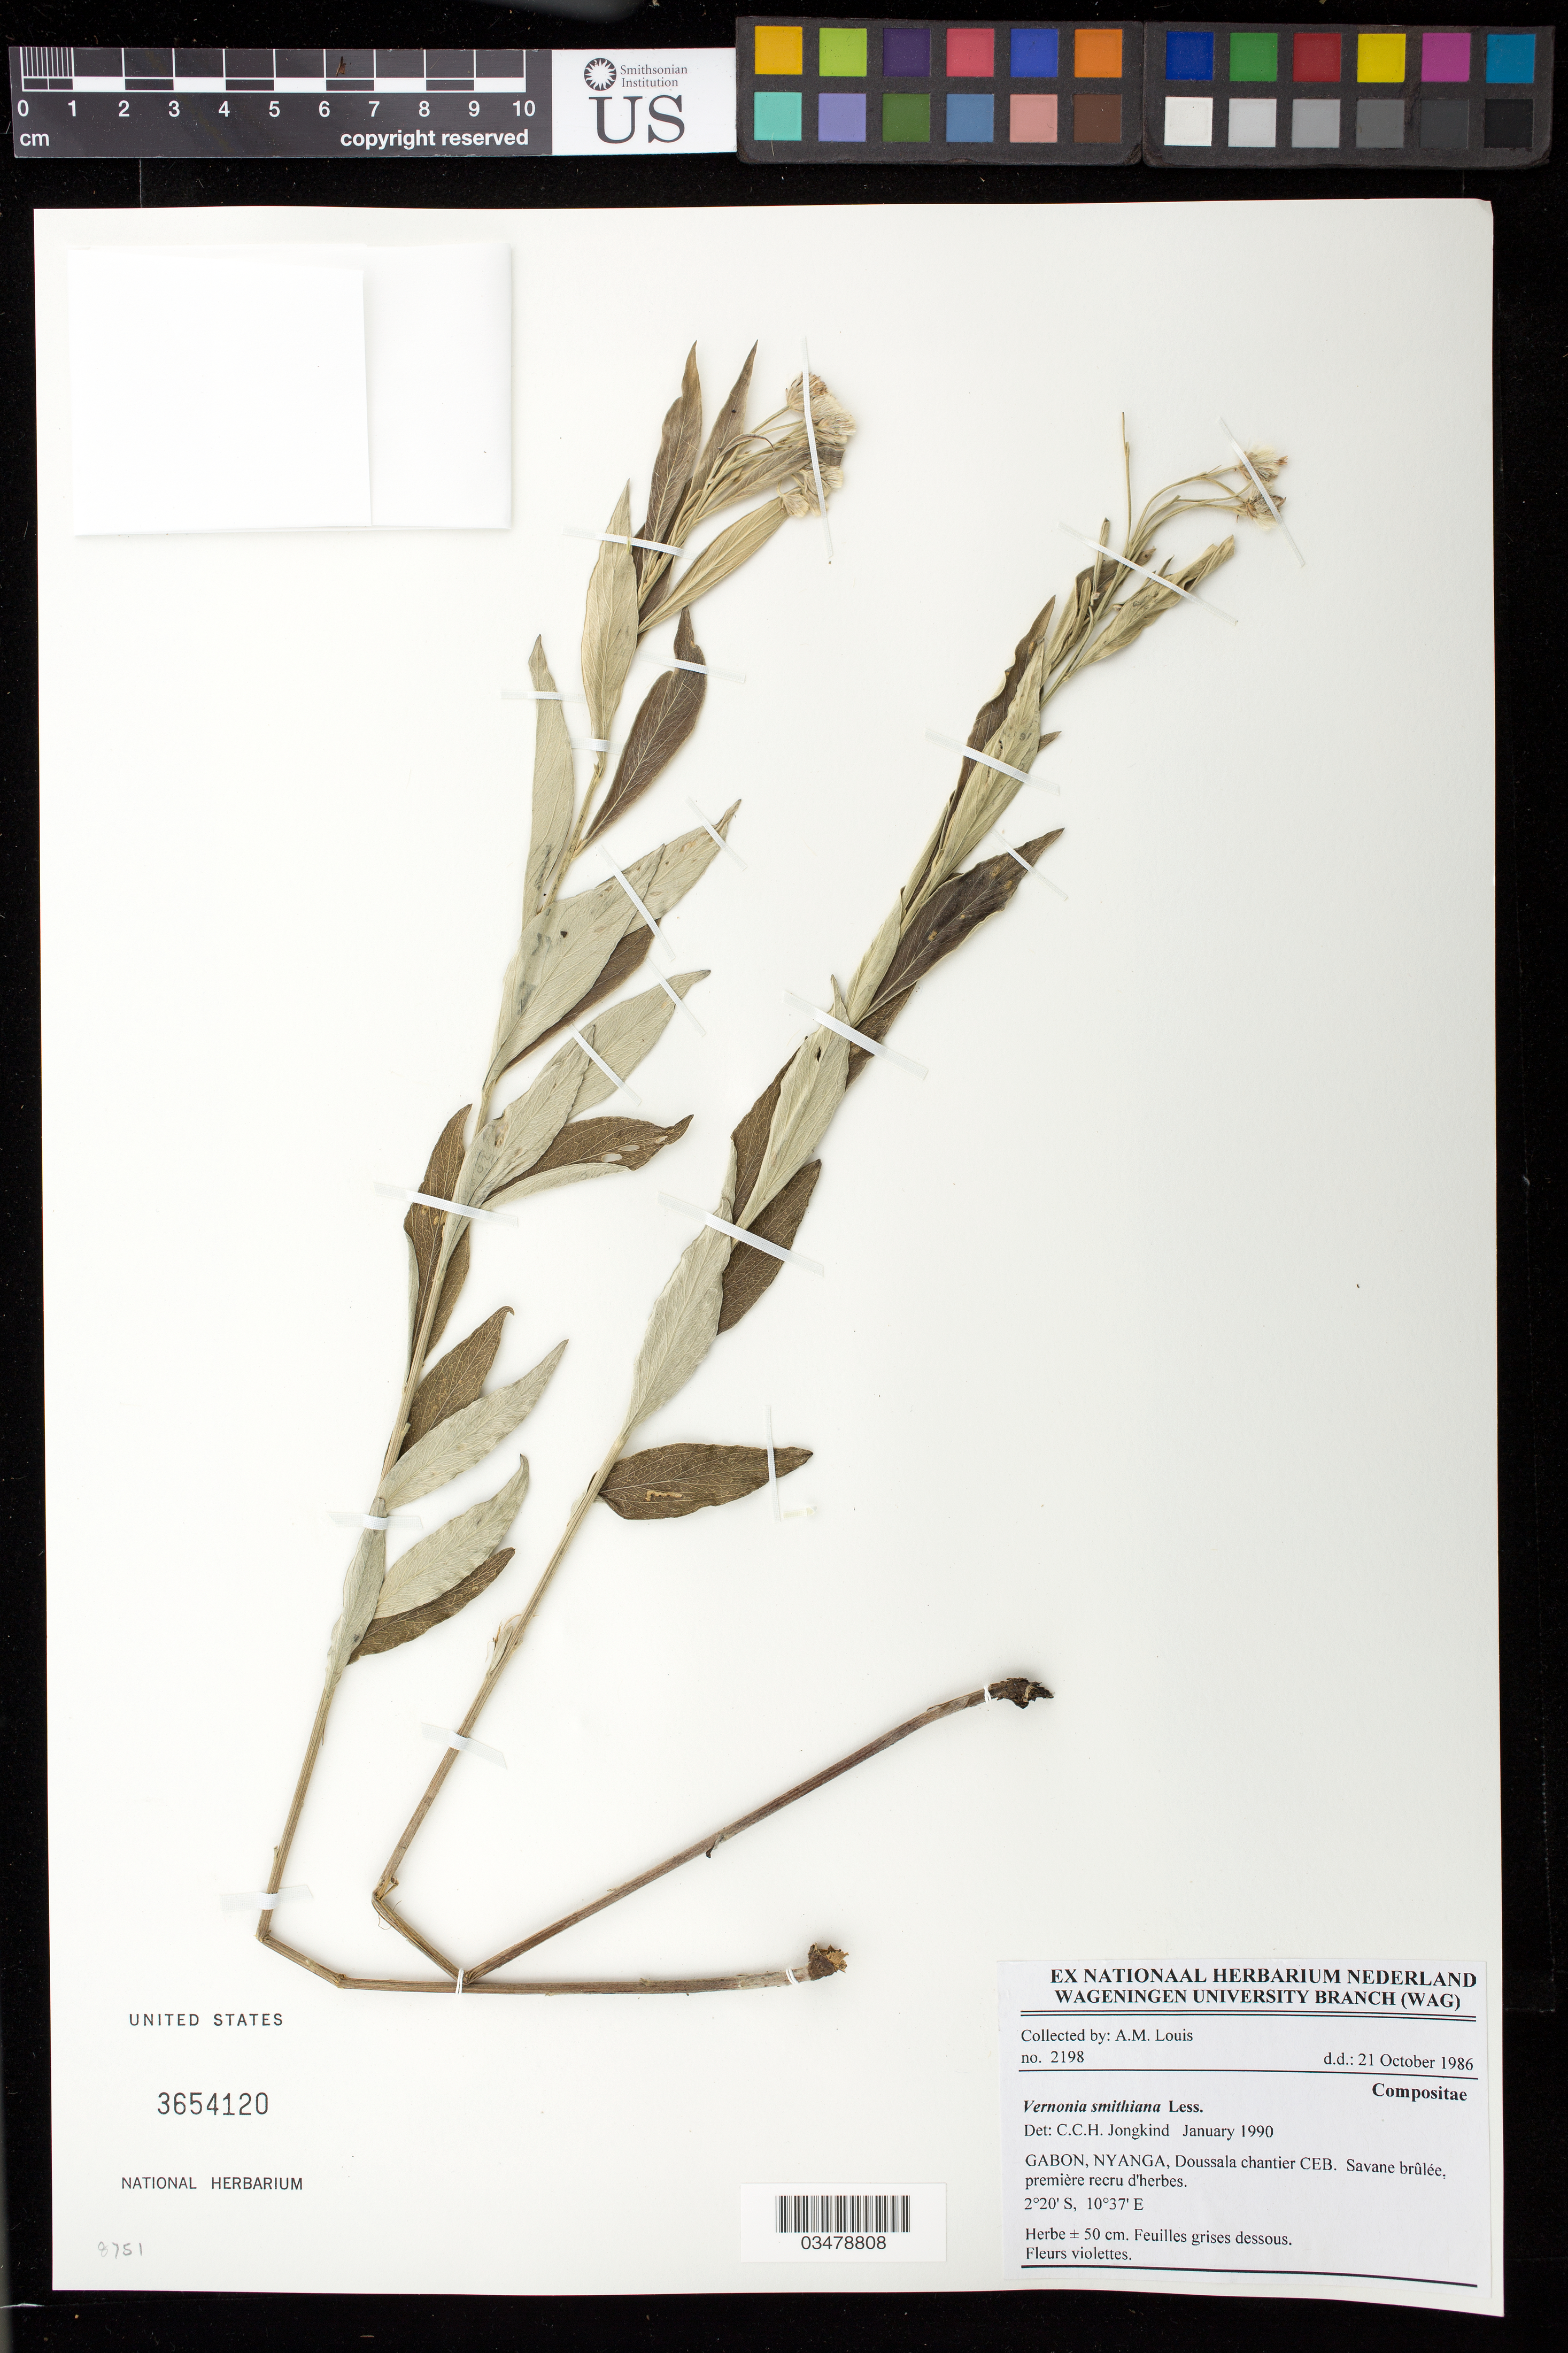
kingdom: Plantae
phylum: Tracheophyta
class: Magnoliopsida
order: Asterales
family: Asteraceae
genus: Hilliardiella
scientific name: Hilliardiella smithiana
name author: (Less.) H. Rob.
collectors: A. Louis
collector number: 2198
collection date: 1986-10-21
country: Gabon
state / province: Nyanga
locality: Boussala chantier CEB.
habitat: Savane brulee, premiere recru d'herbes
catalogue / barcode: US 3654120